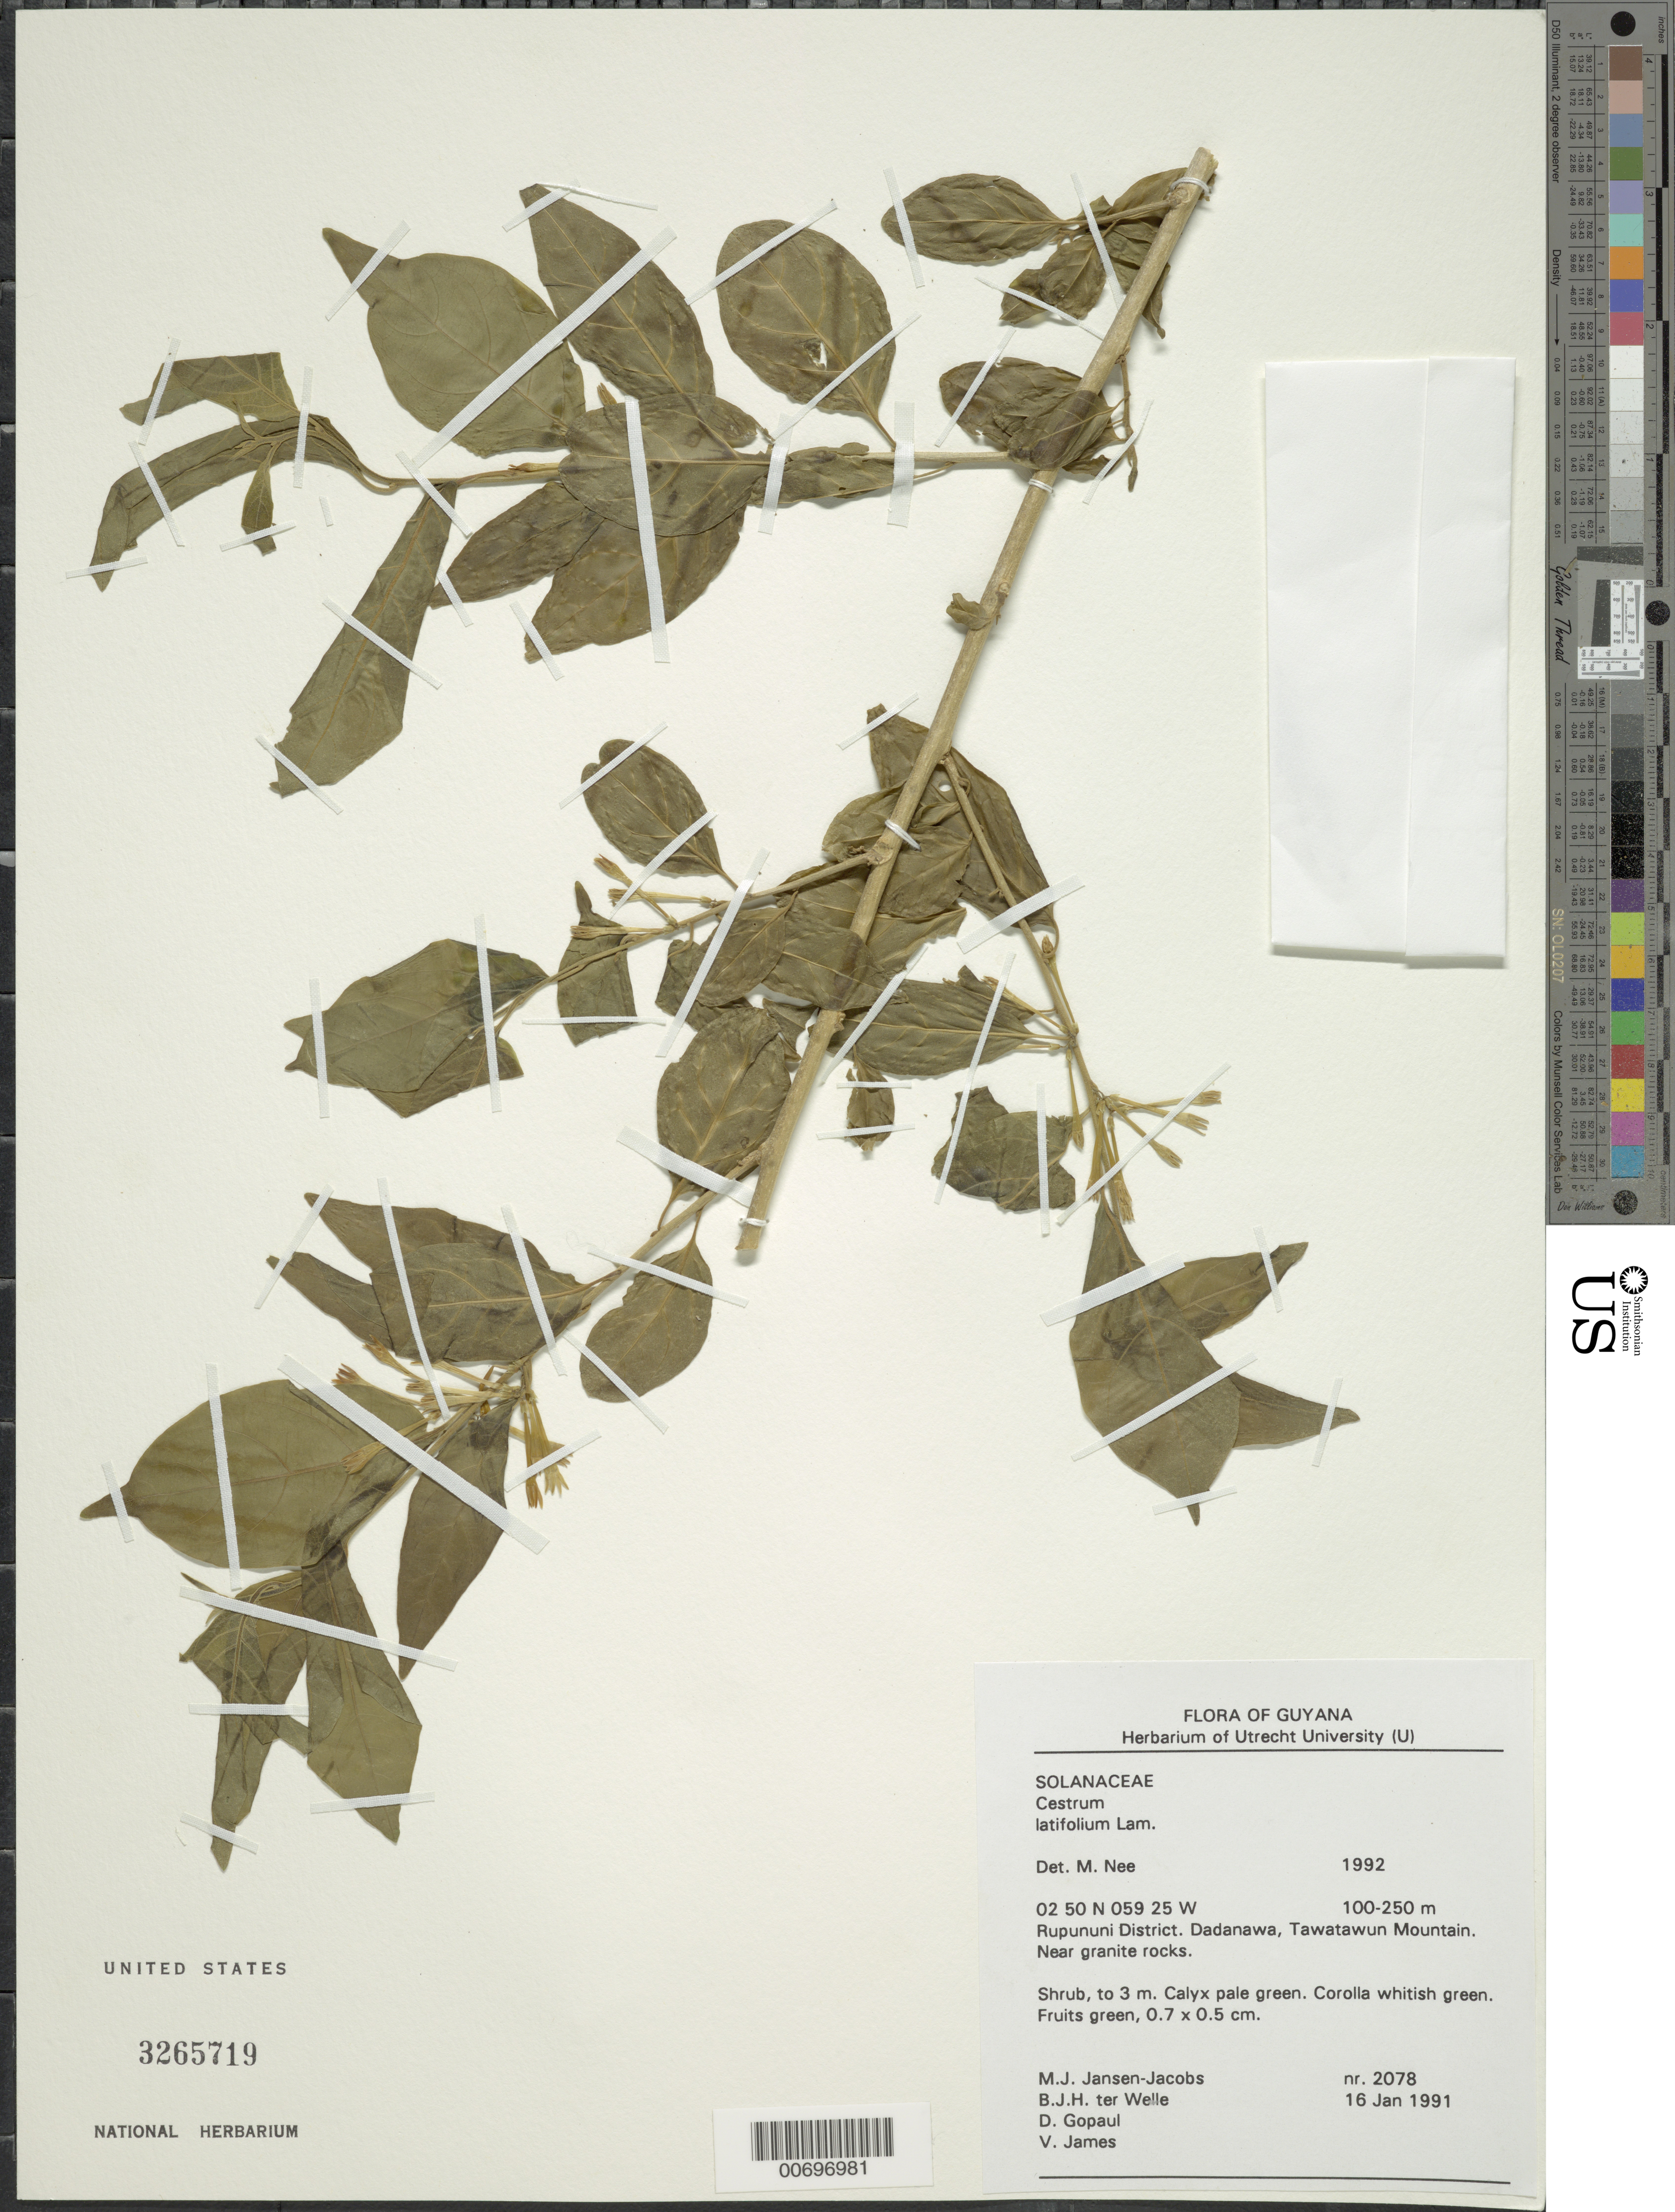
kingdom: Plantae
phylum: Tracheophyta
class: Magnoliopsida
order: Solanales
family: Solanaceae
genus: Cestrum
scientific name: Cestrum latifolium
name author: Lam.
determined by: Nee, Michael H.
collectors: M. J. Jansen-Jacobs, B. Welle, D. Gopaul & V. James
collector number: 2078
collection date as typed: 16-Jan-91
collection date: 1991-01-16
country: Guyana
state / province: U. Takutu-U. Essequibo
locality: Tawatawun Mountain, Dadanawa, Rupununi District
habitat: Near granite rocks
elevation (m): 100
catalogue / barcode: US 3265719